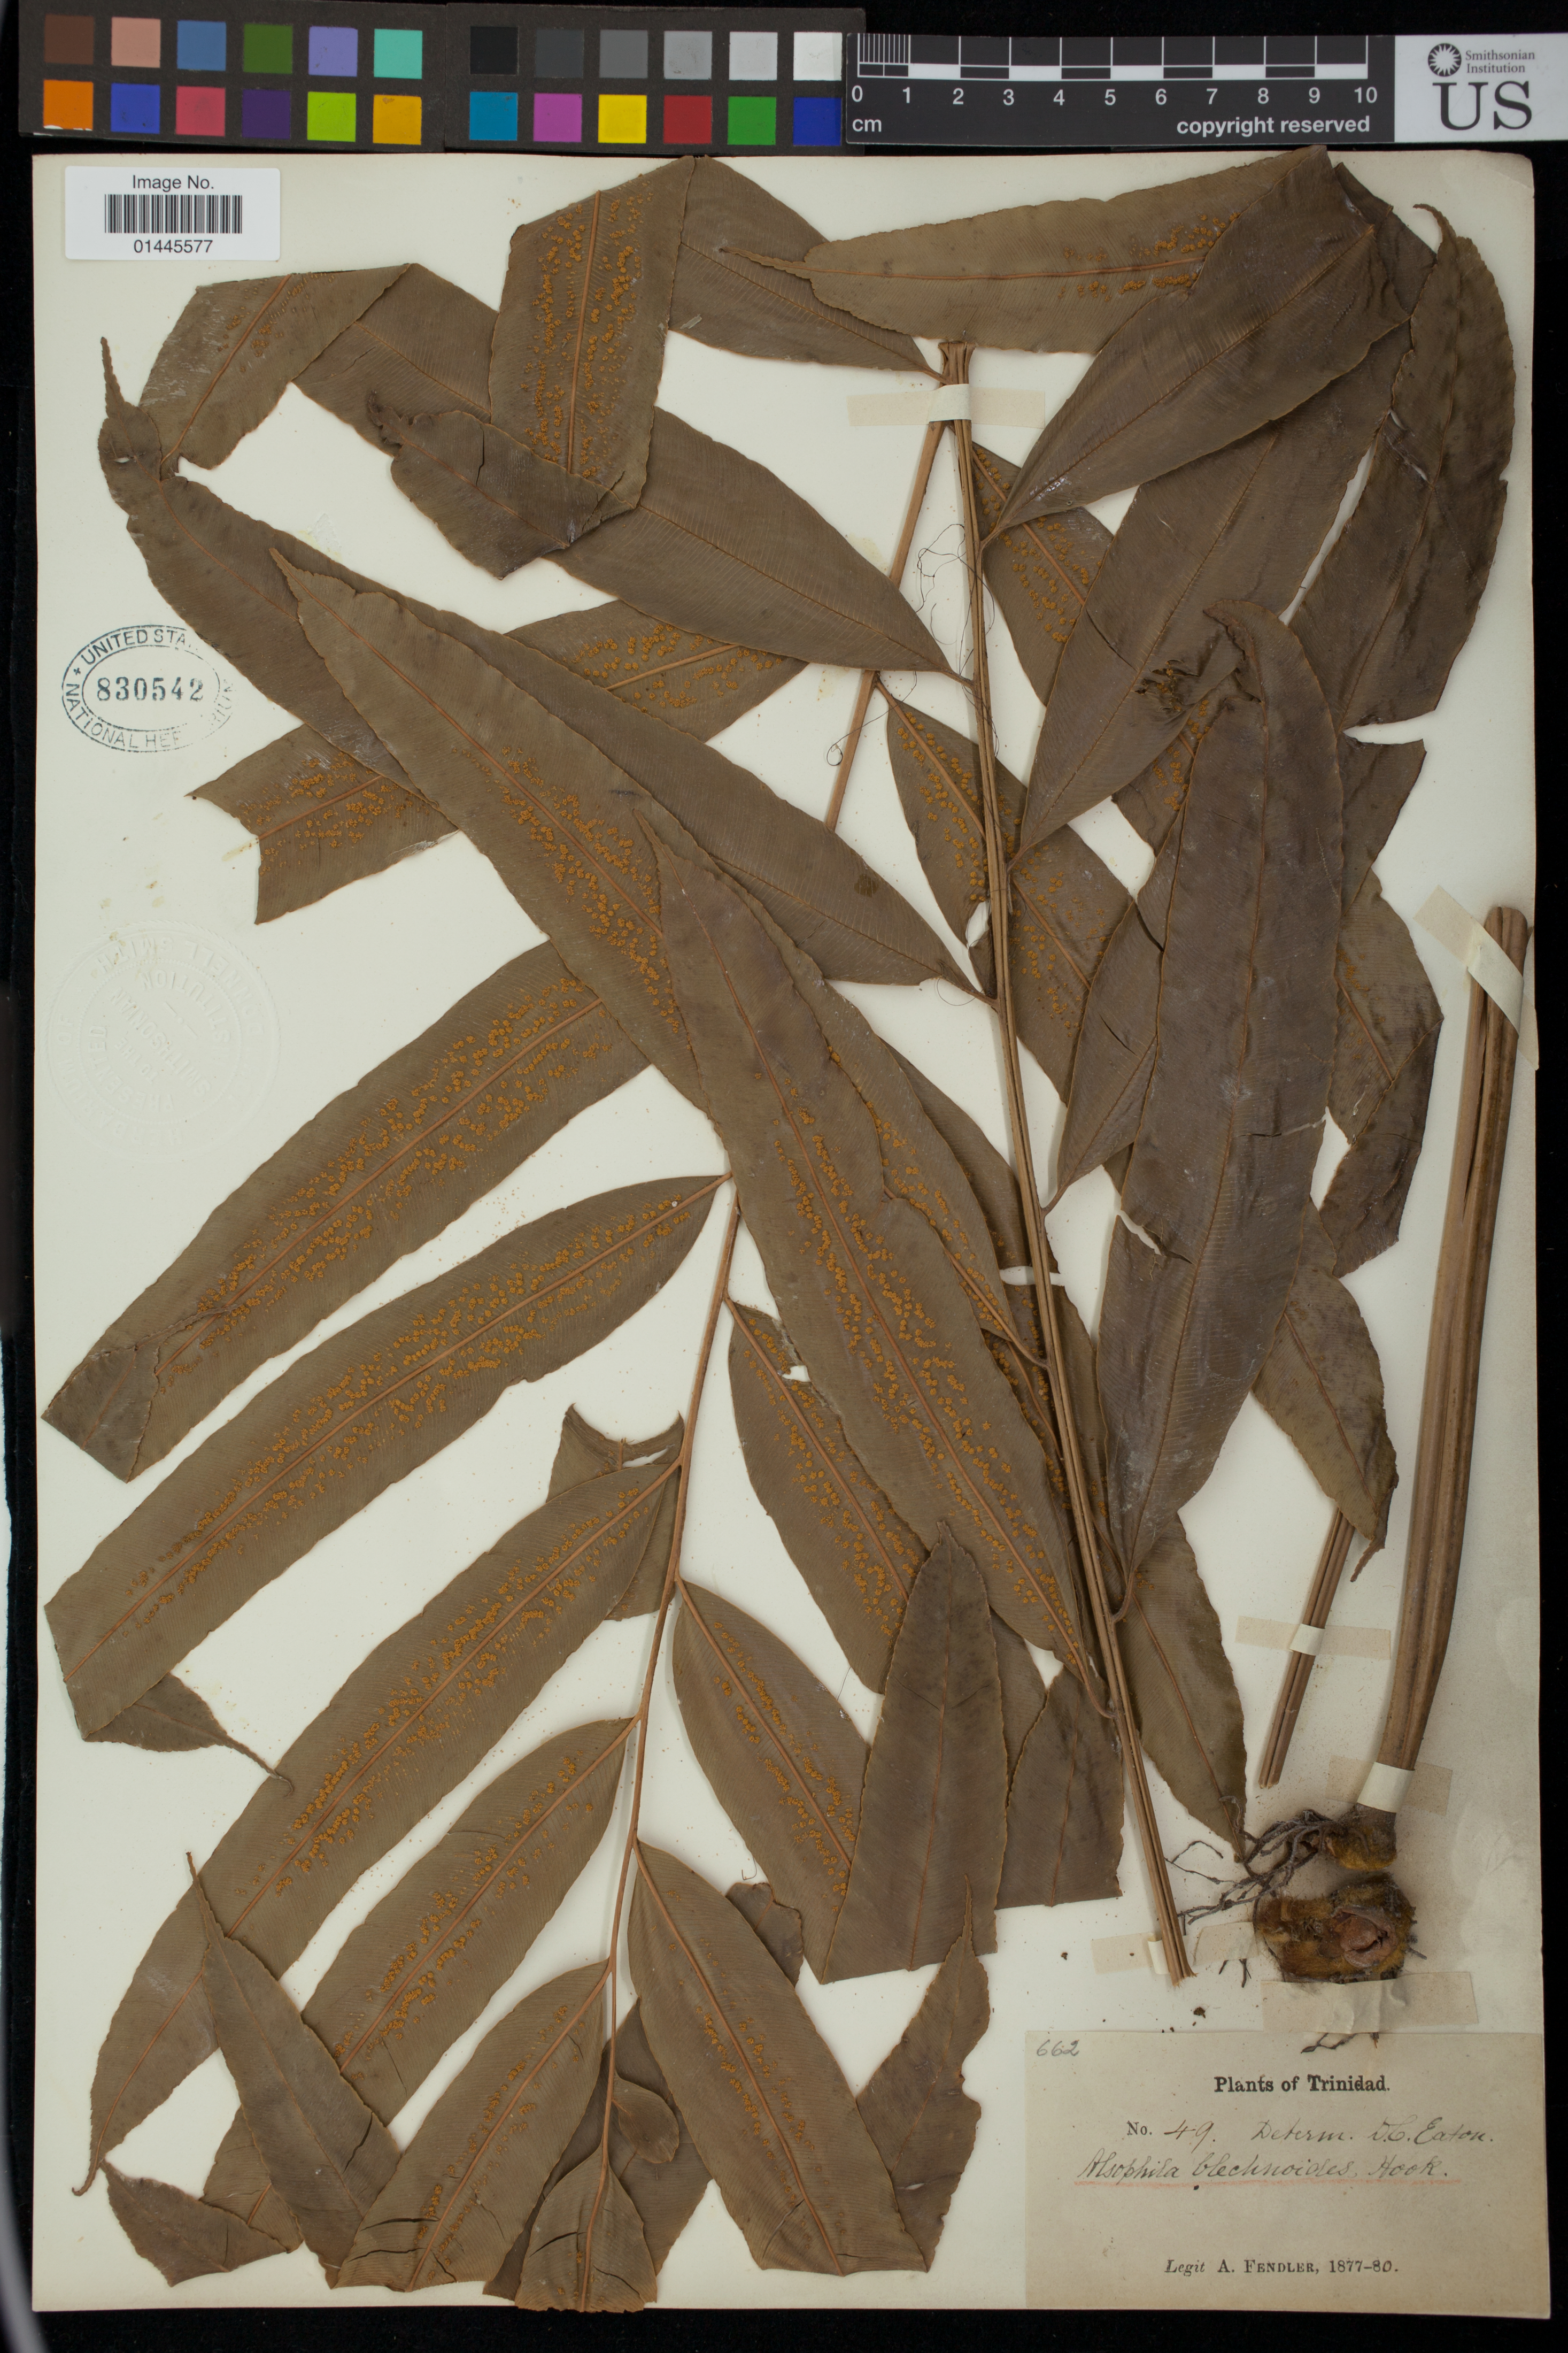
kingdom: Plantae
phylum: Tracheophyta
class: Polypodiopsida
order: Cyatheales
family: Cyatheaceae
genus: Alsophila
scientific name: Alsophila blechnoides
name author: Hook.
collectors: A. Fendler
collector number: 662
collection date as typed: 01 Jan 1877 to 31 Dec 1880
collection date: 1877-01-01/1880-12-31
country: Trinidad and Tobago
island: Trinidad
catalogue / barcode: US 830542